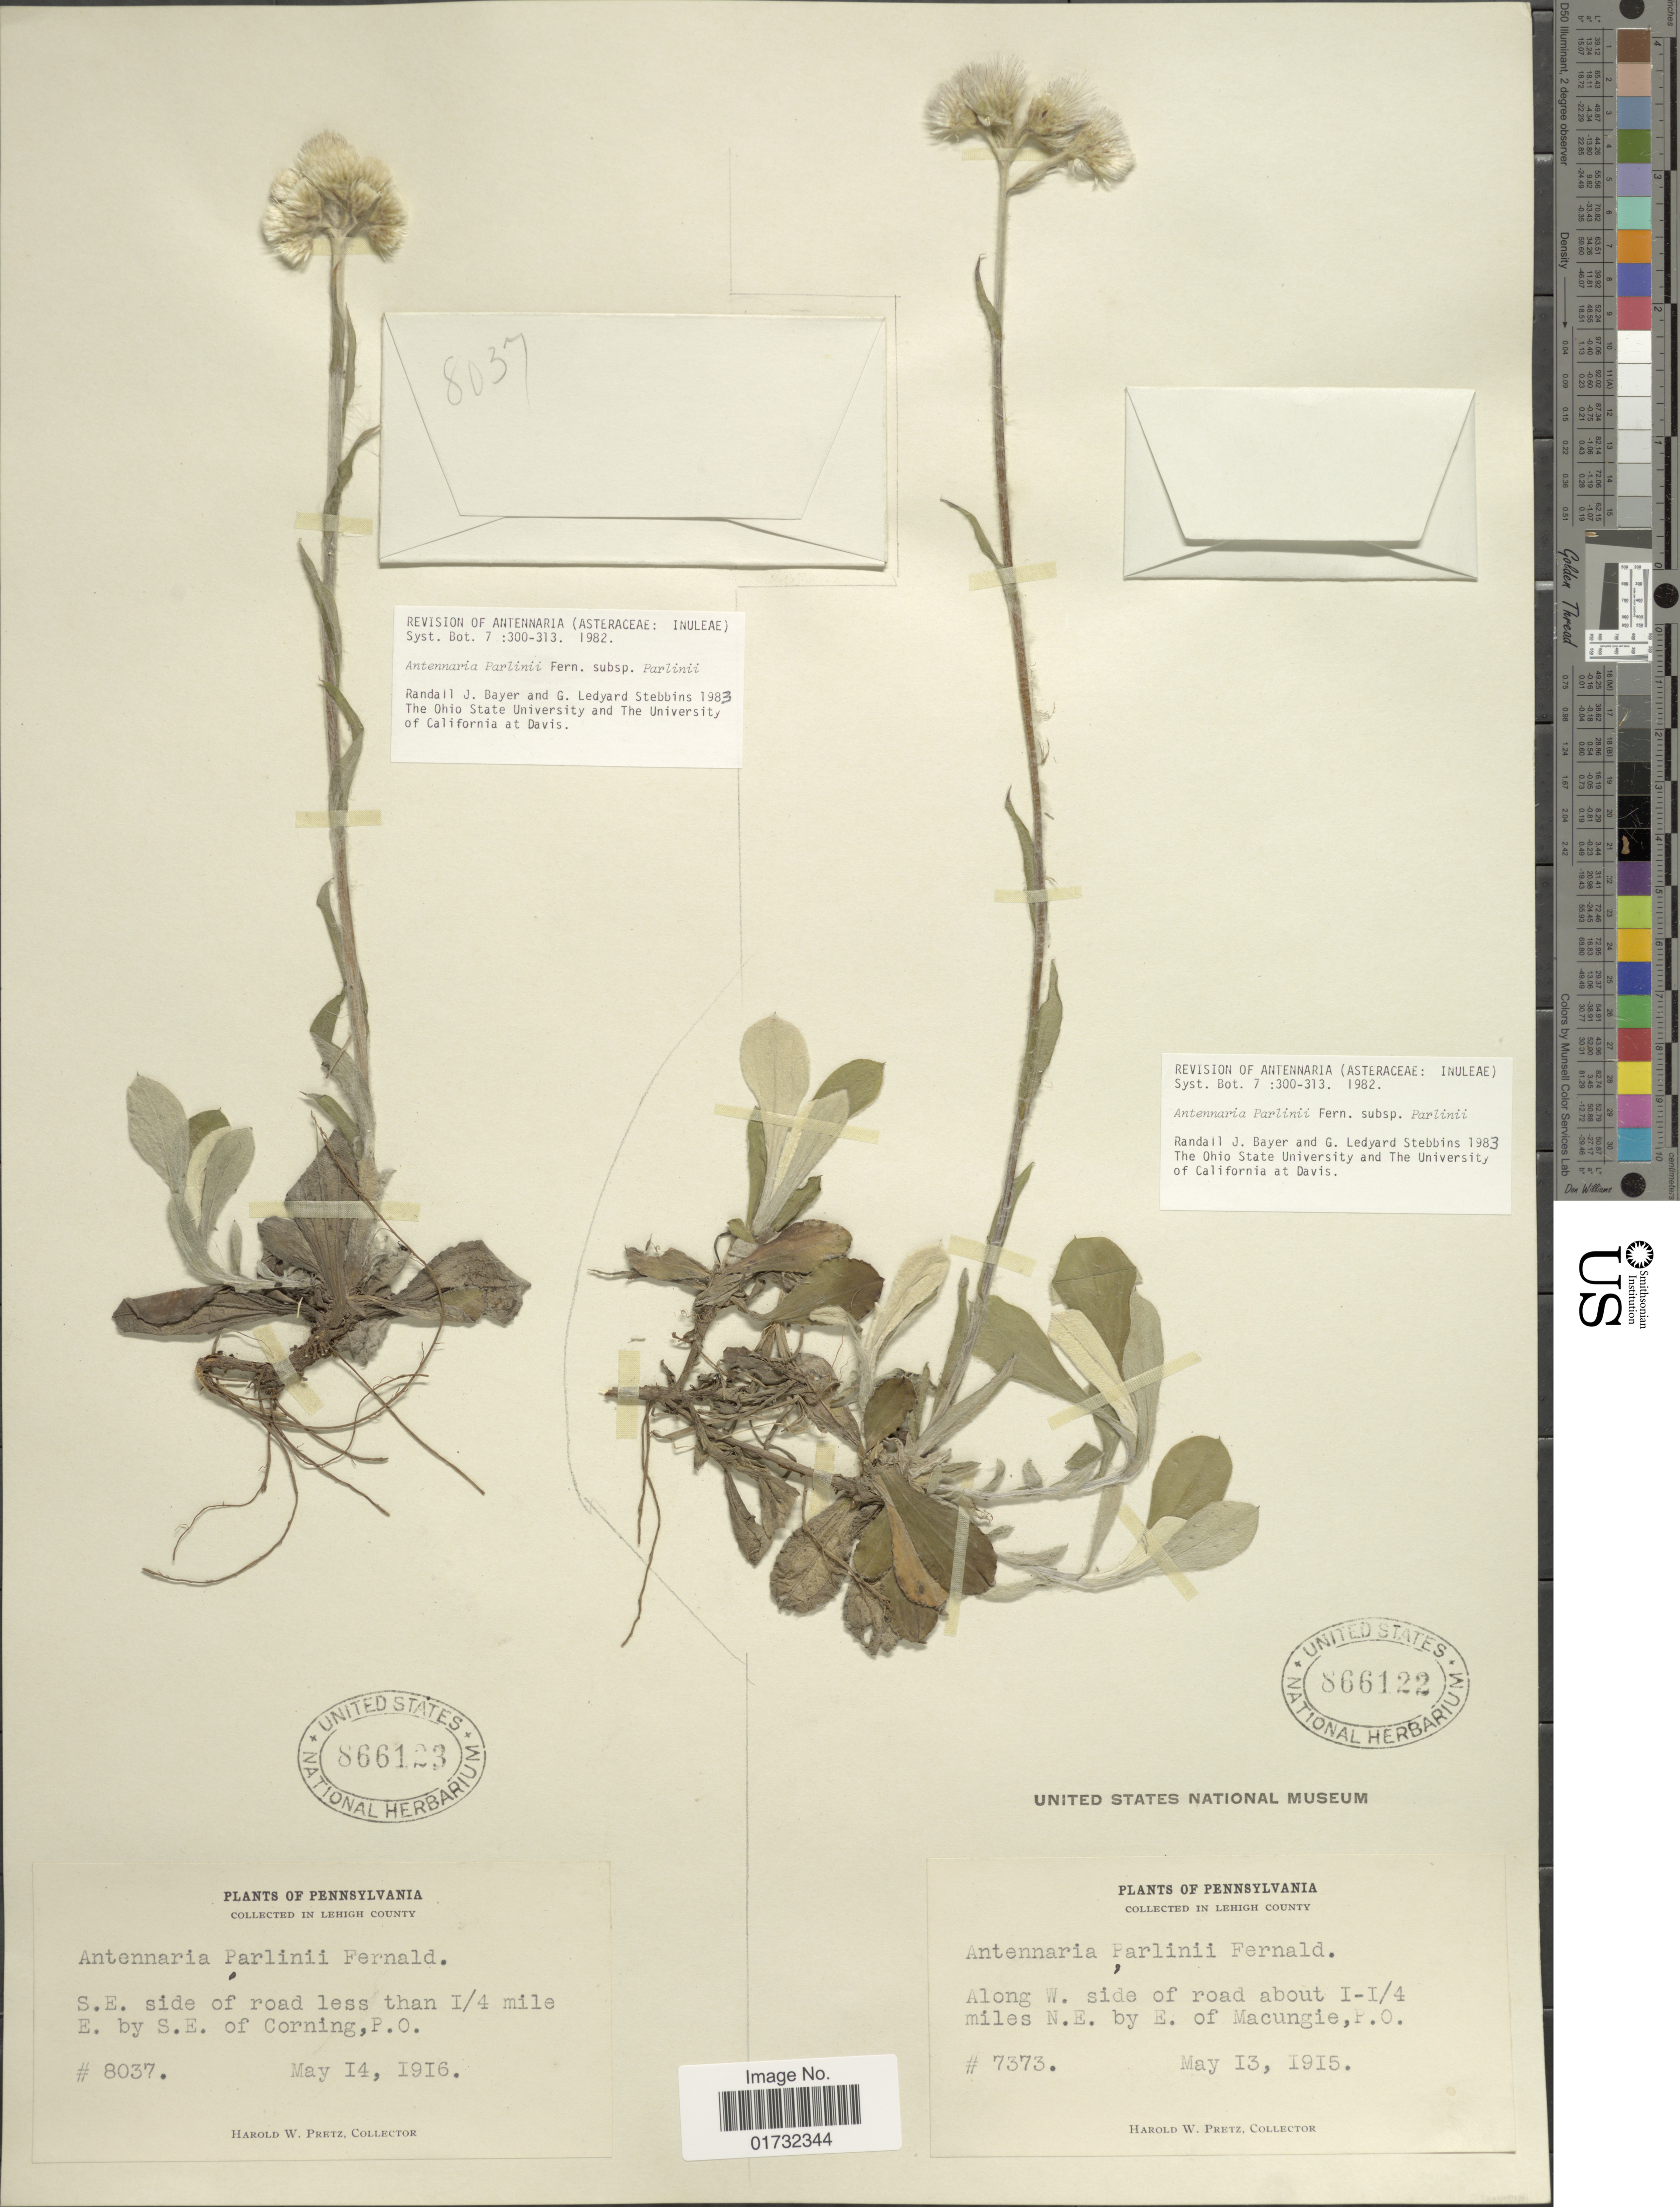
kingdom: Plantae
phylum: Tracheophyta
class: Magnoliopsida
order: Asterales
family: Asteraceae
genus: Antennaria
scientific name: Antennaria parlinii subsp. parlinii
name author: Fernald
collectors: H. W. Pretz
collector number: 7373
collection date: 1915-05-13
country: United States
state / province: Pennsylvania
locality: Lehigh County. Along W. side of road about 1-1/4 miles N.E. by E. of Macungie, P.O.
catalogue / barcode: US 866122